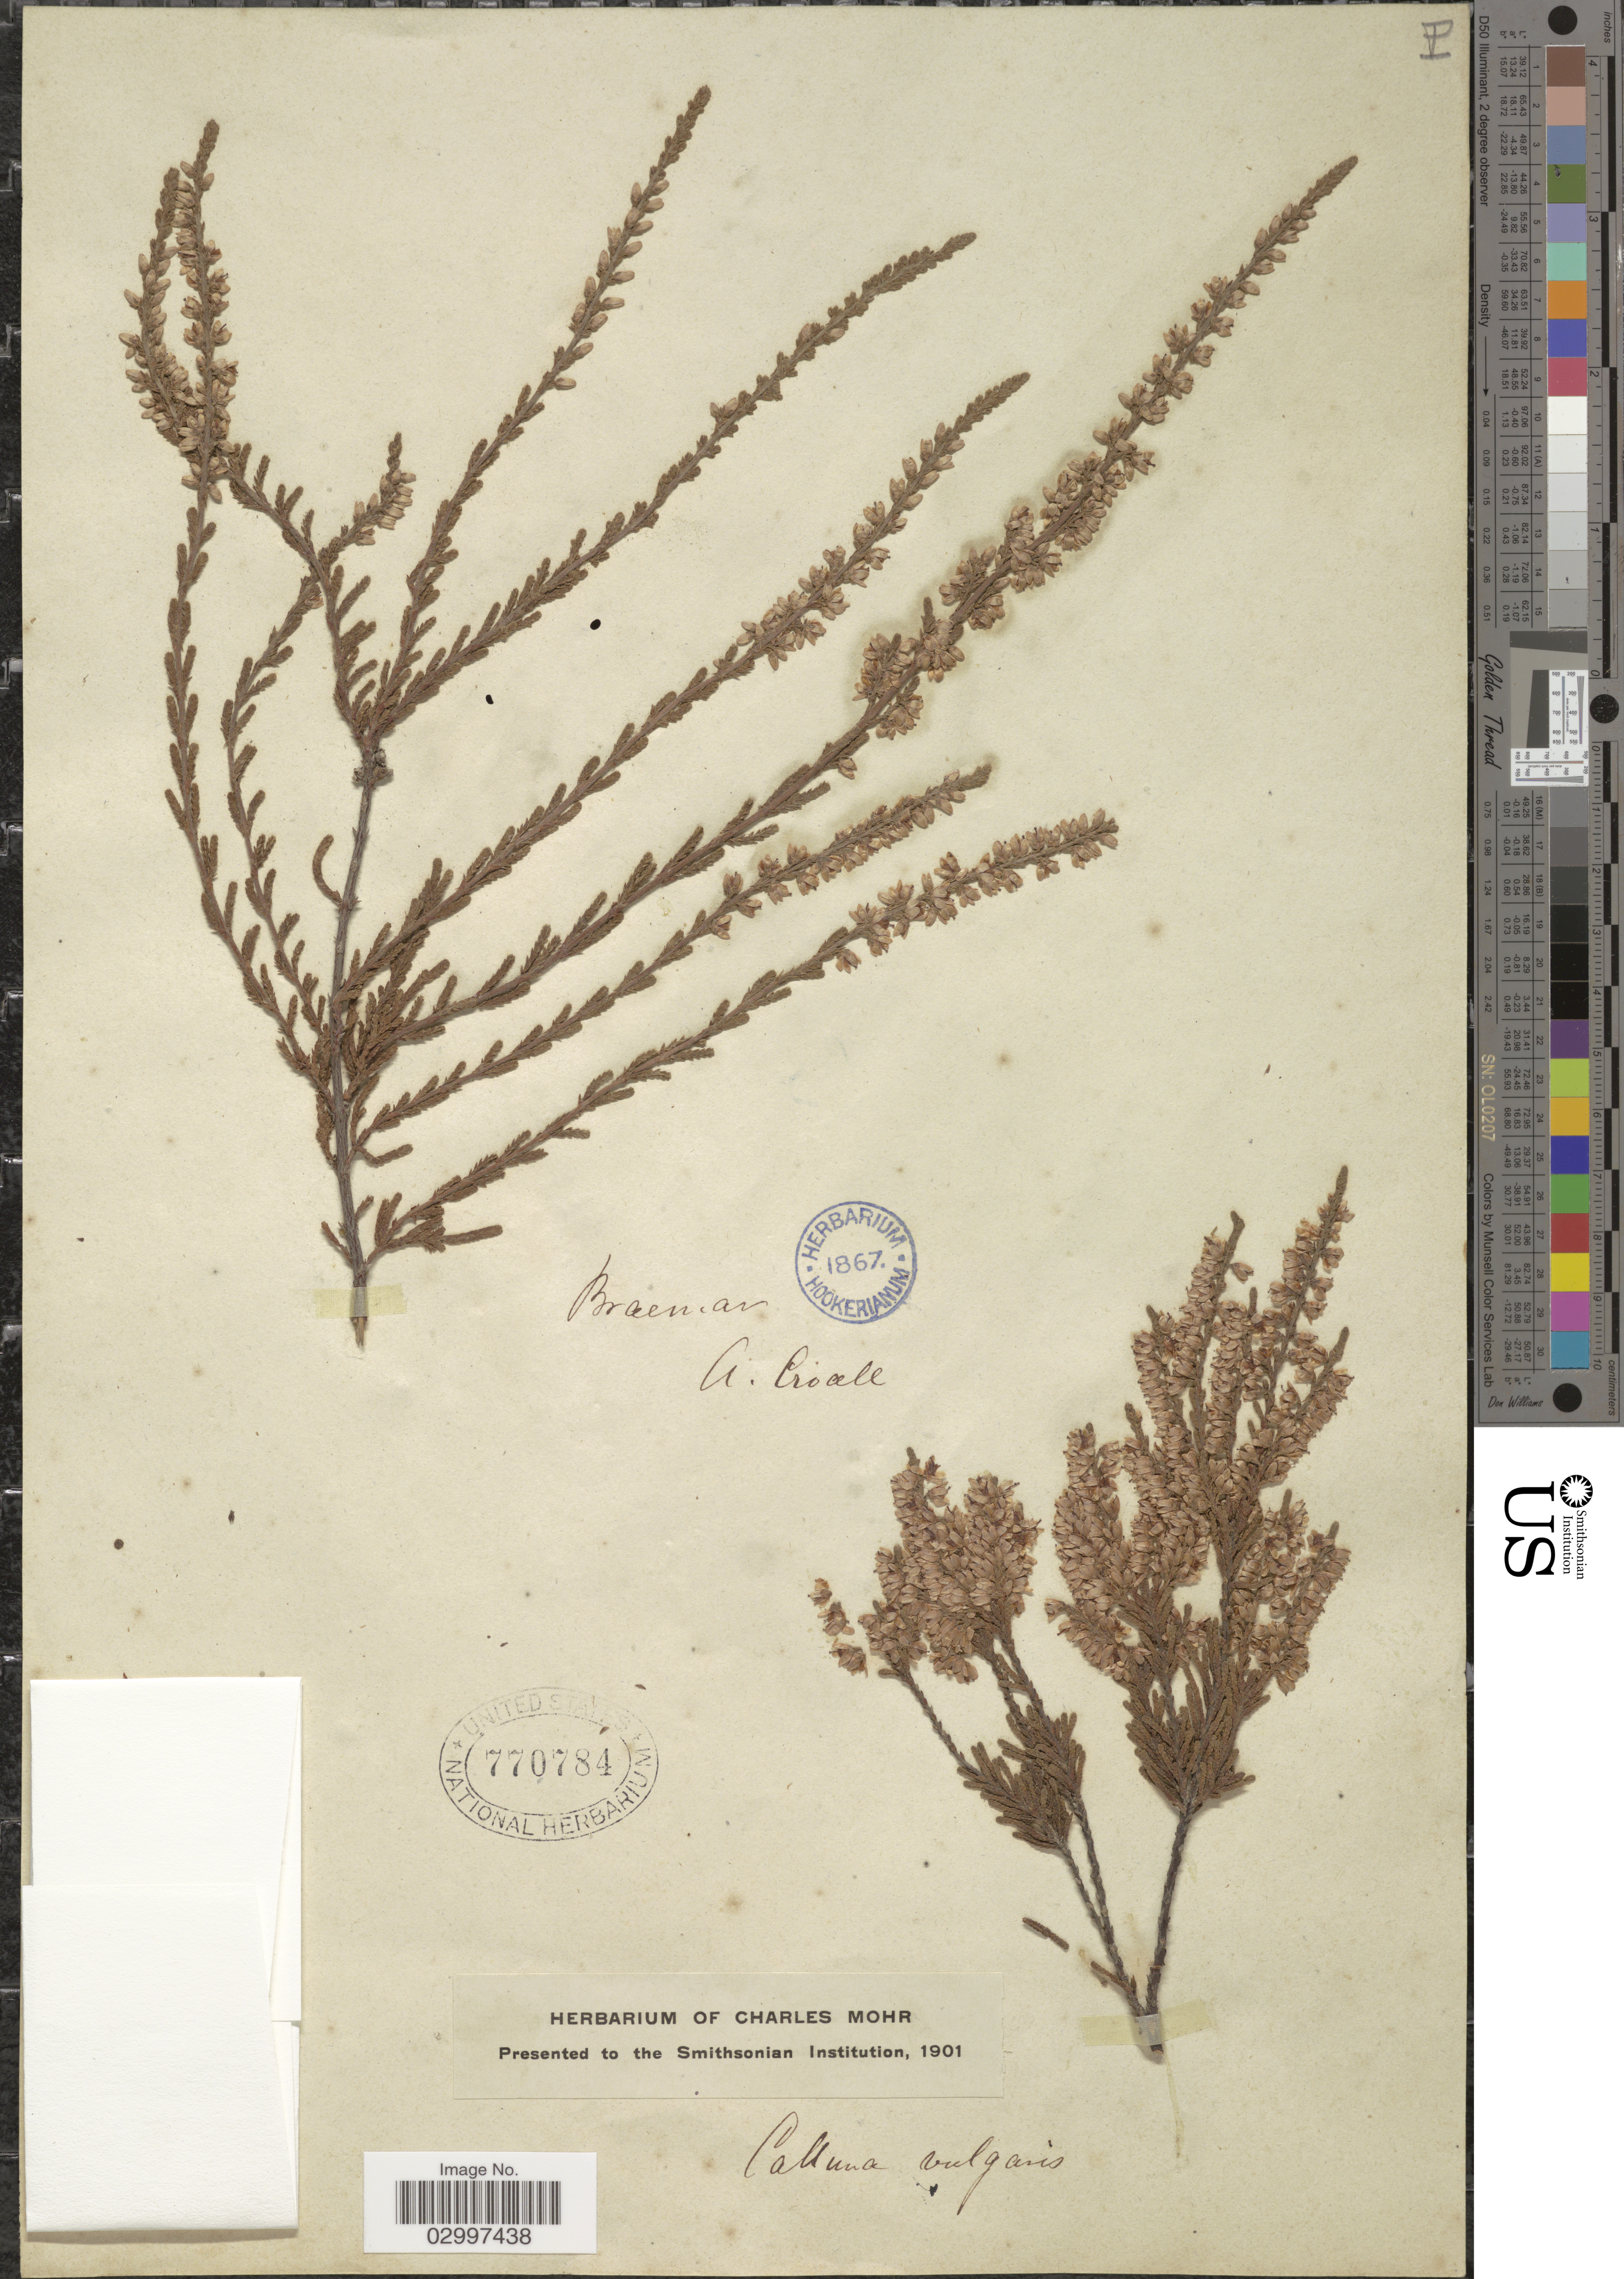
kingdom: Plantae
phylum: Tracheophyta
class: Magnoliopsida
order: Ericales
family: Ericaceae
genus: Calluna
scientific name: Calluna vulgaris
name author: (L.) Hull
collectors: ex herb. Charles Mohr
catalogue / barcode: US 770784